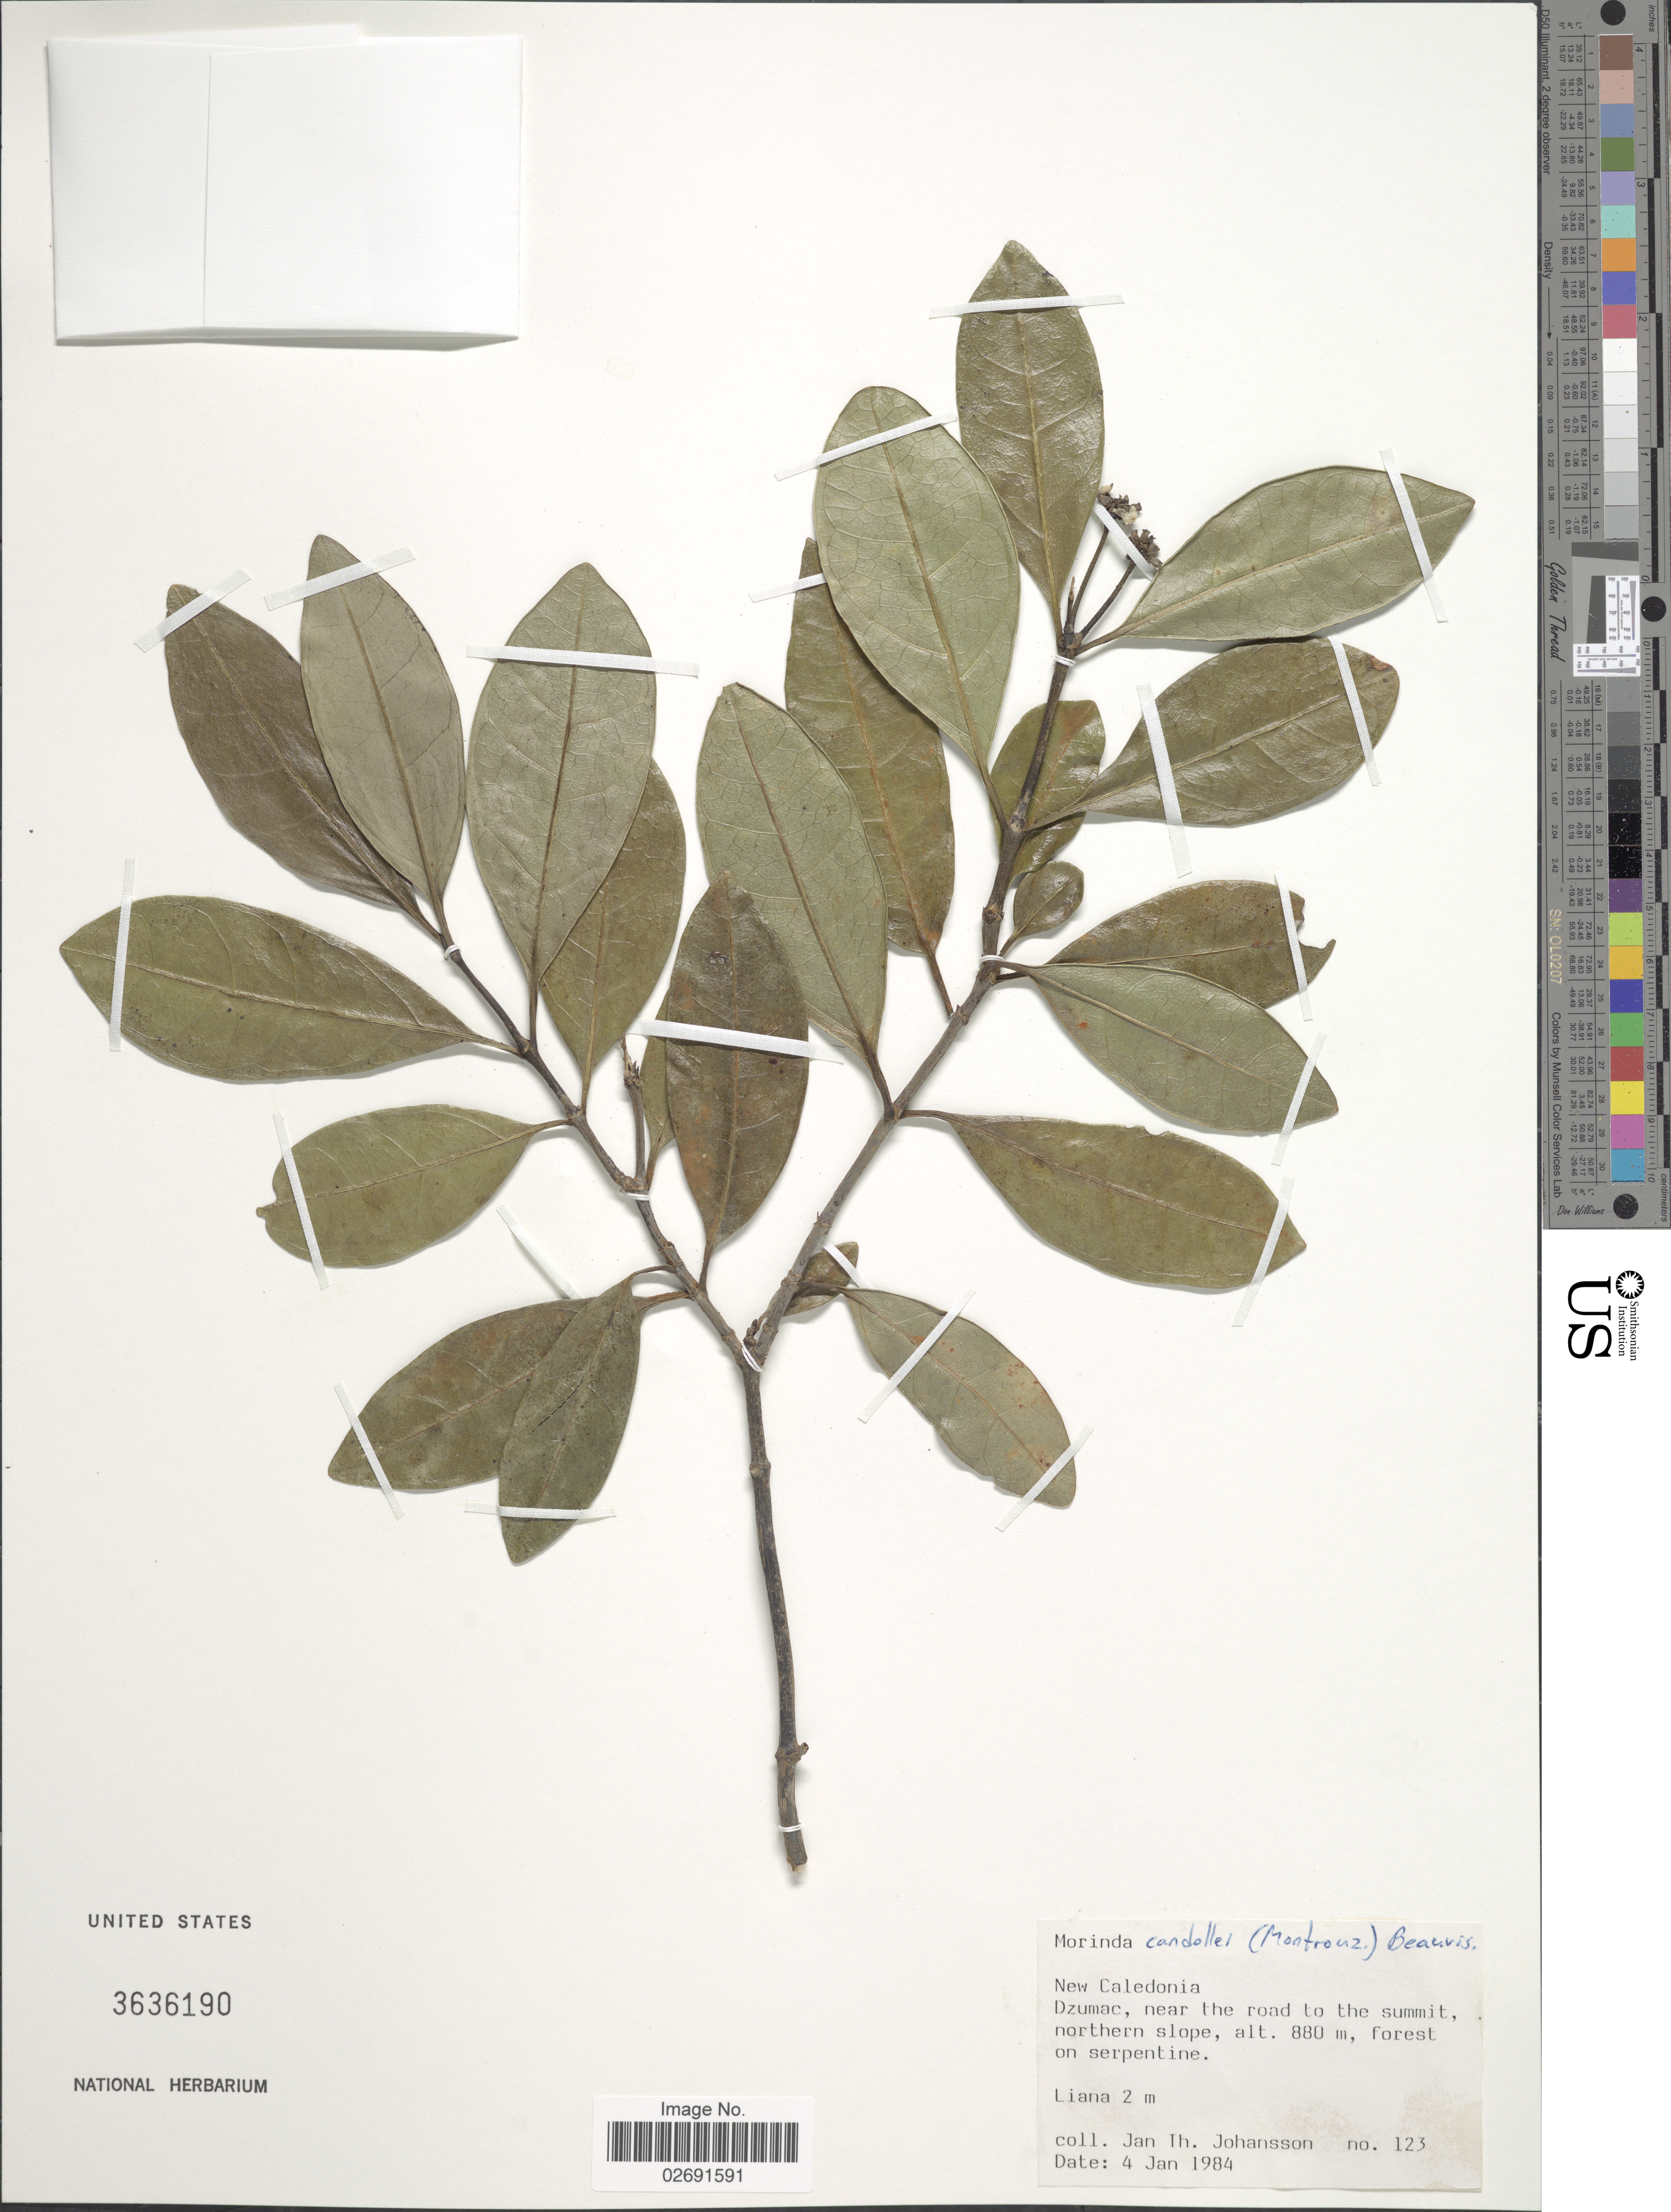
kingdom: Plantae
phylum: Tracheophyta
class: Magnoliopsida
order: Gentianales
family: Rubiaceae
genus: Gynochthodes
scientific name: Gynochthodes candollei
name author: (Montrouz.) Razafim. & B. Bremer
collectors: J.T. Johansson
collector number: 123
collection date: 1984-01-04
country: New Caledonia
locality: Dzumac, near the road to the summit, northern slope, forest on serpentine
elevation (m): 880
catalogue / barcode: US 3636190